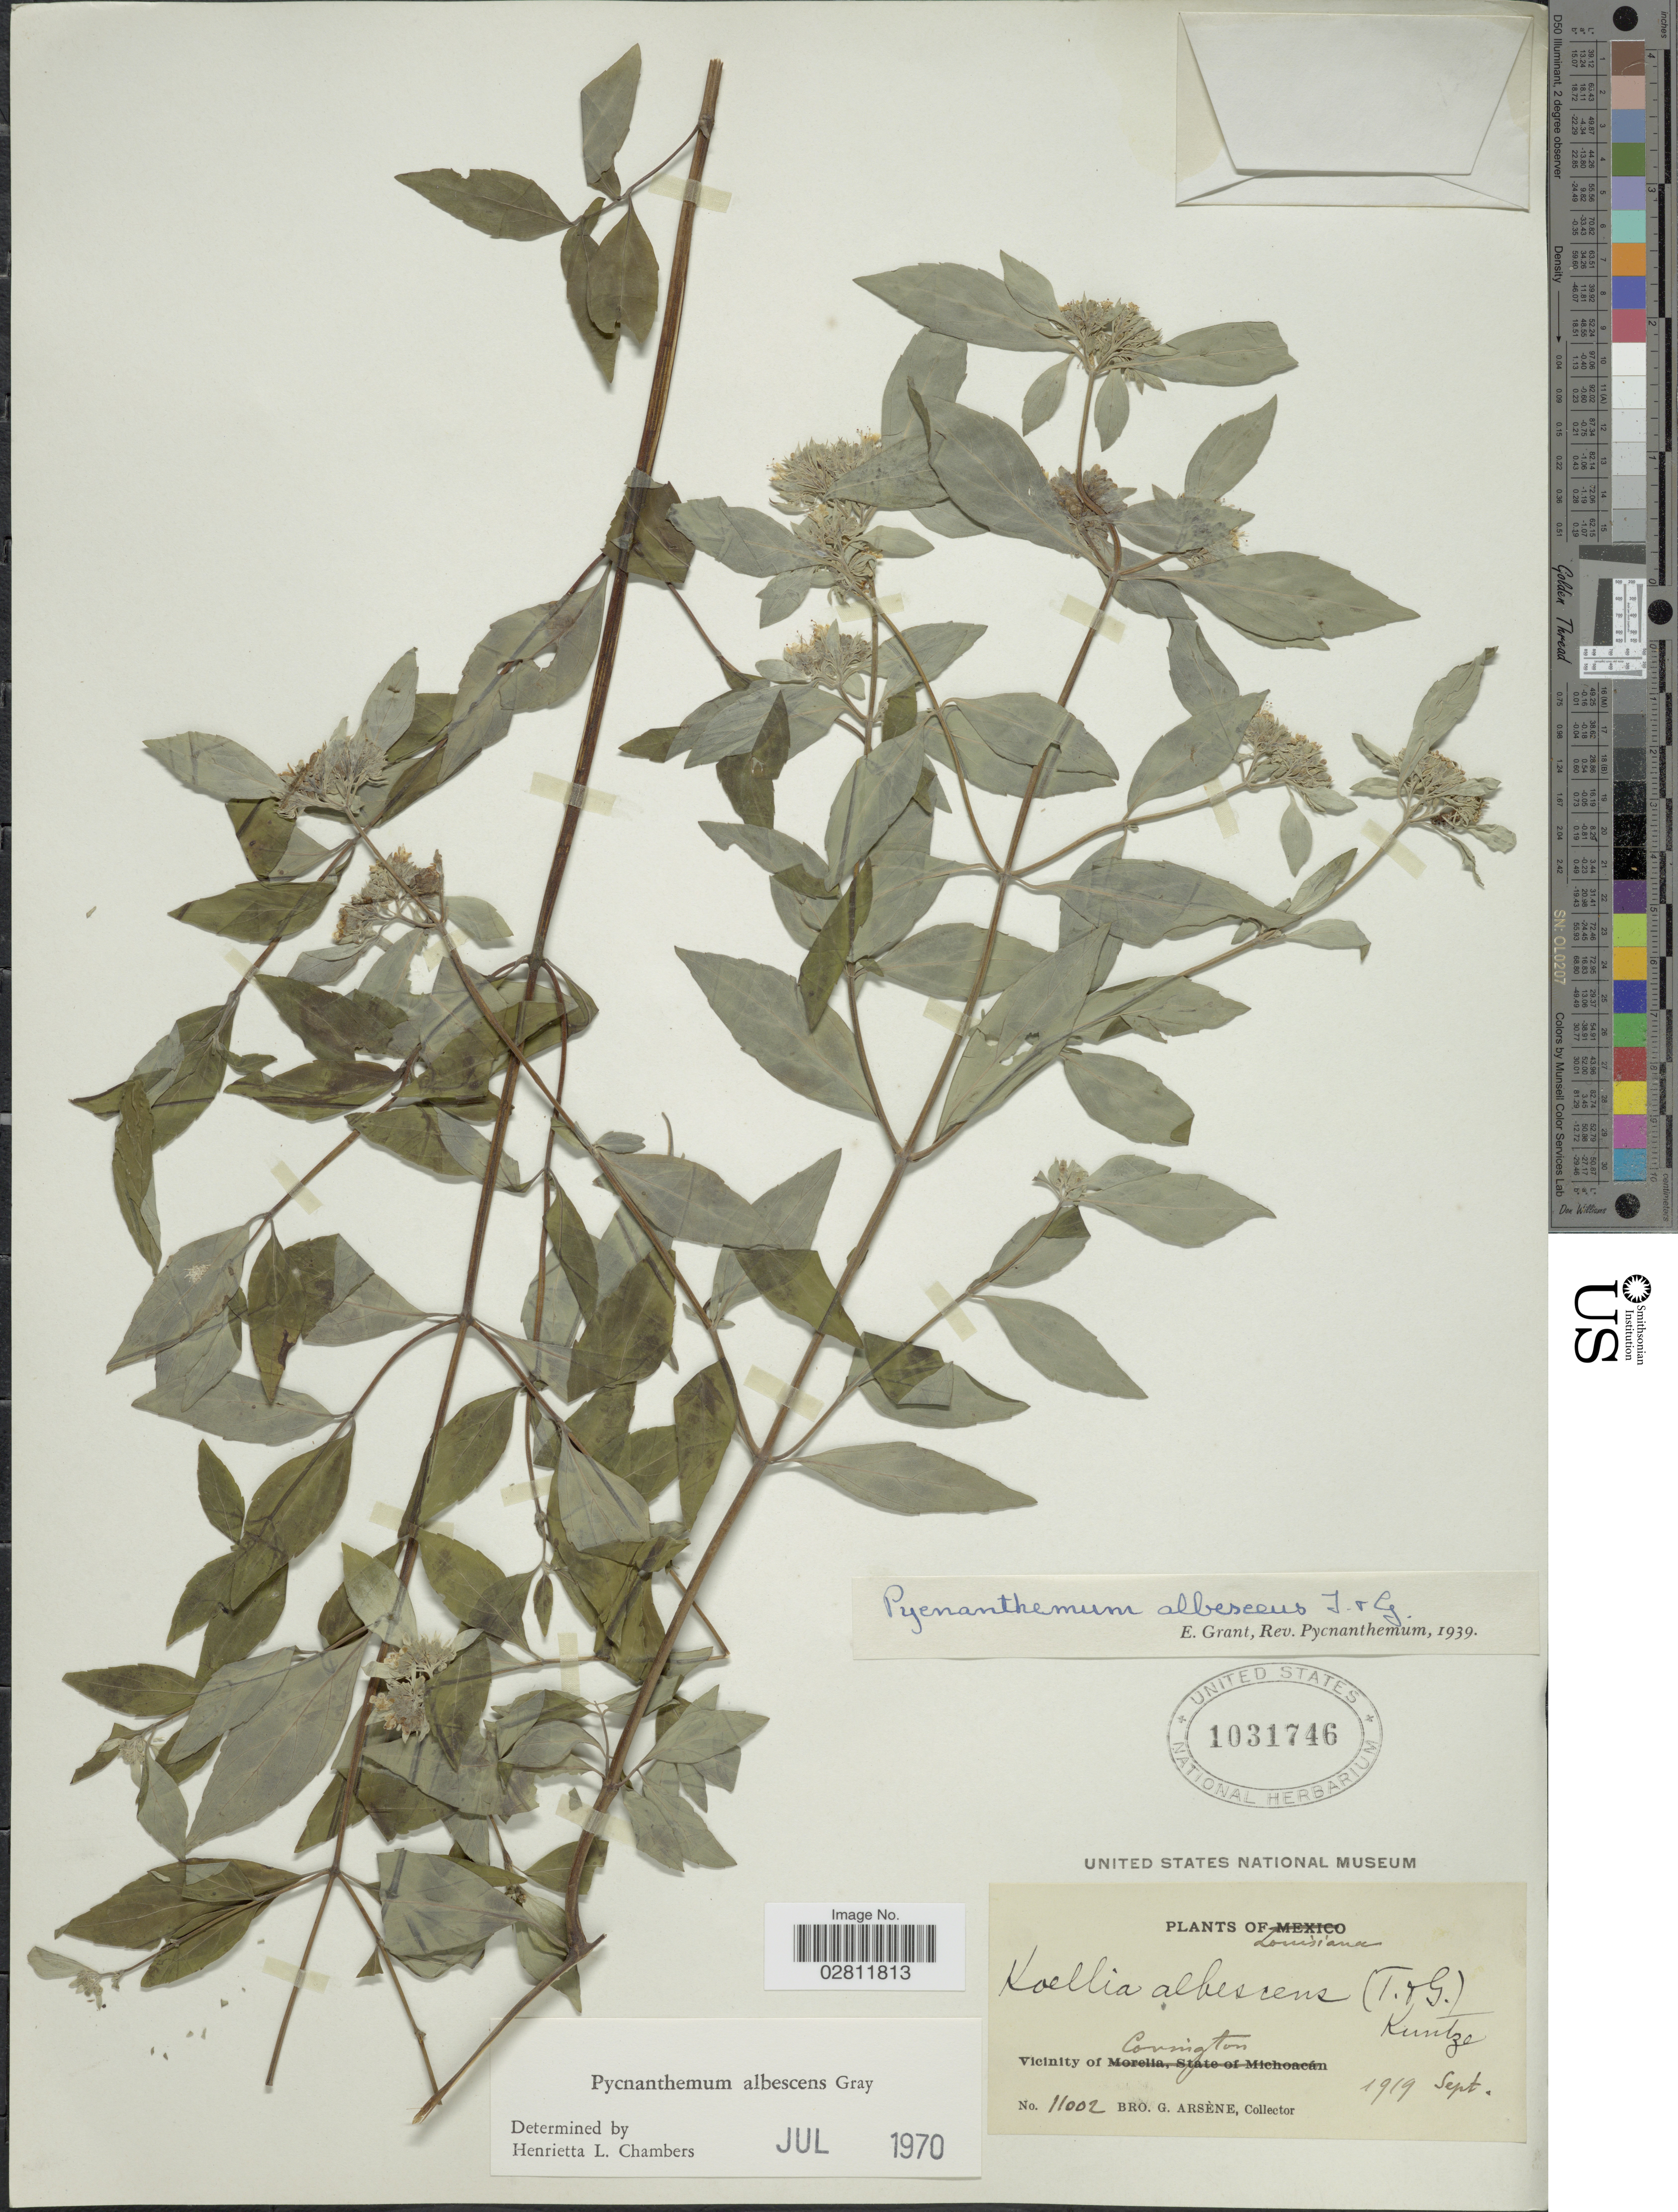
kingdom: Plantae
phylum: Tracheophyta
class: Magnoliopsida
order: Lamiales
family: Lamiaceae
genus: Pycnanthemum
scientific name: Pycnanthemum albescens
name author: Torr. & A. Gray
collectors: Bro. G. Arsène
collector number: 11002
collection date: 1919-09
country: United States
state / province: Louisiana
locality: Vicinity of Covington.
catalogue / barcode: US 1031746